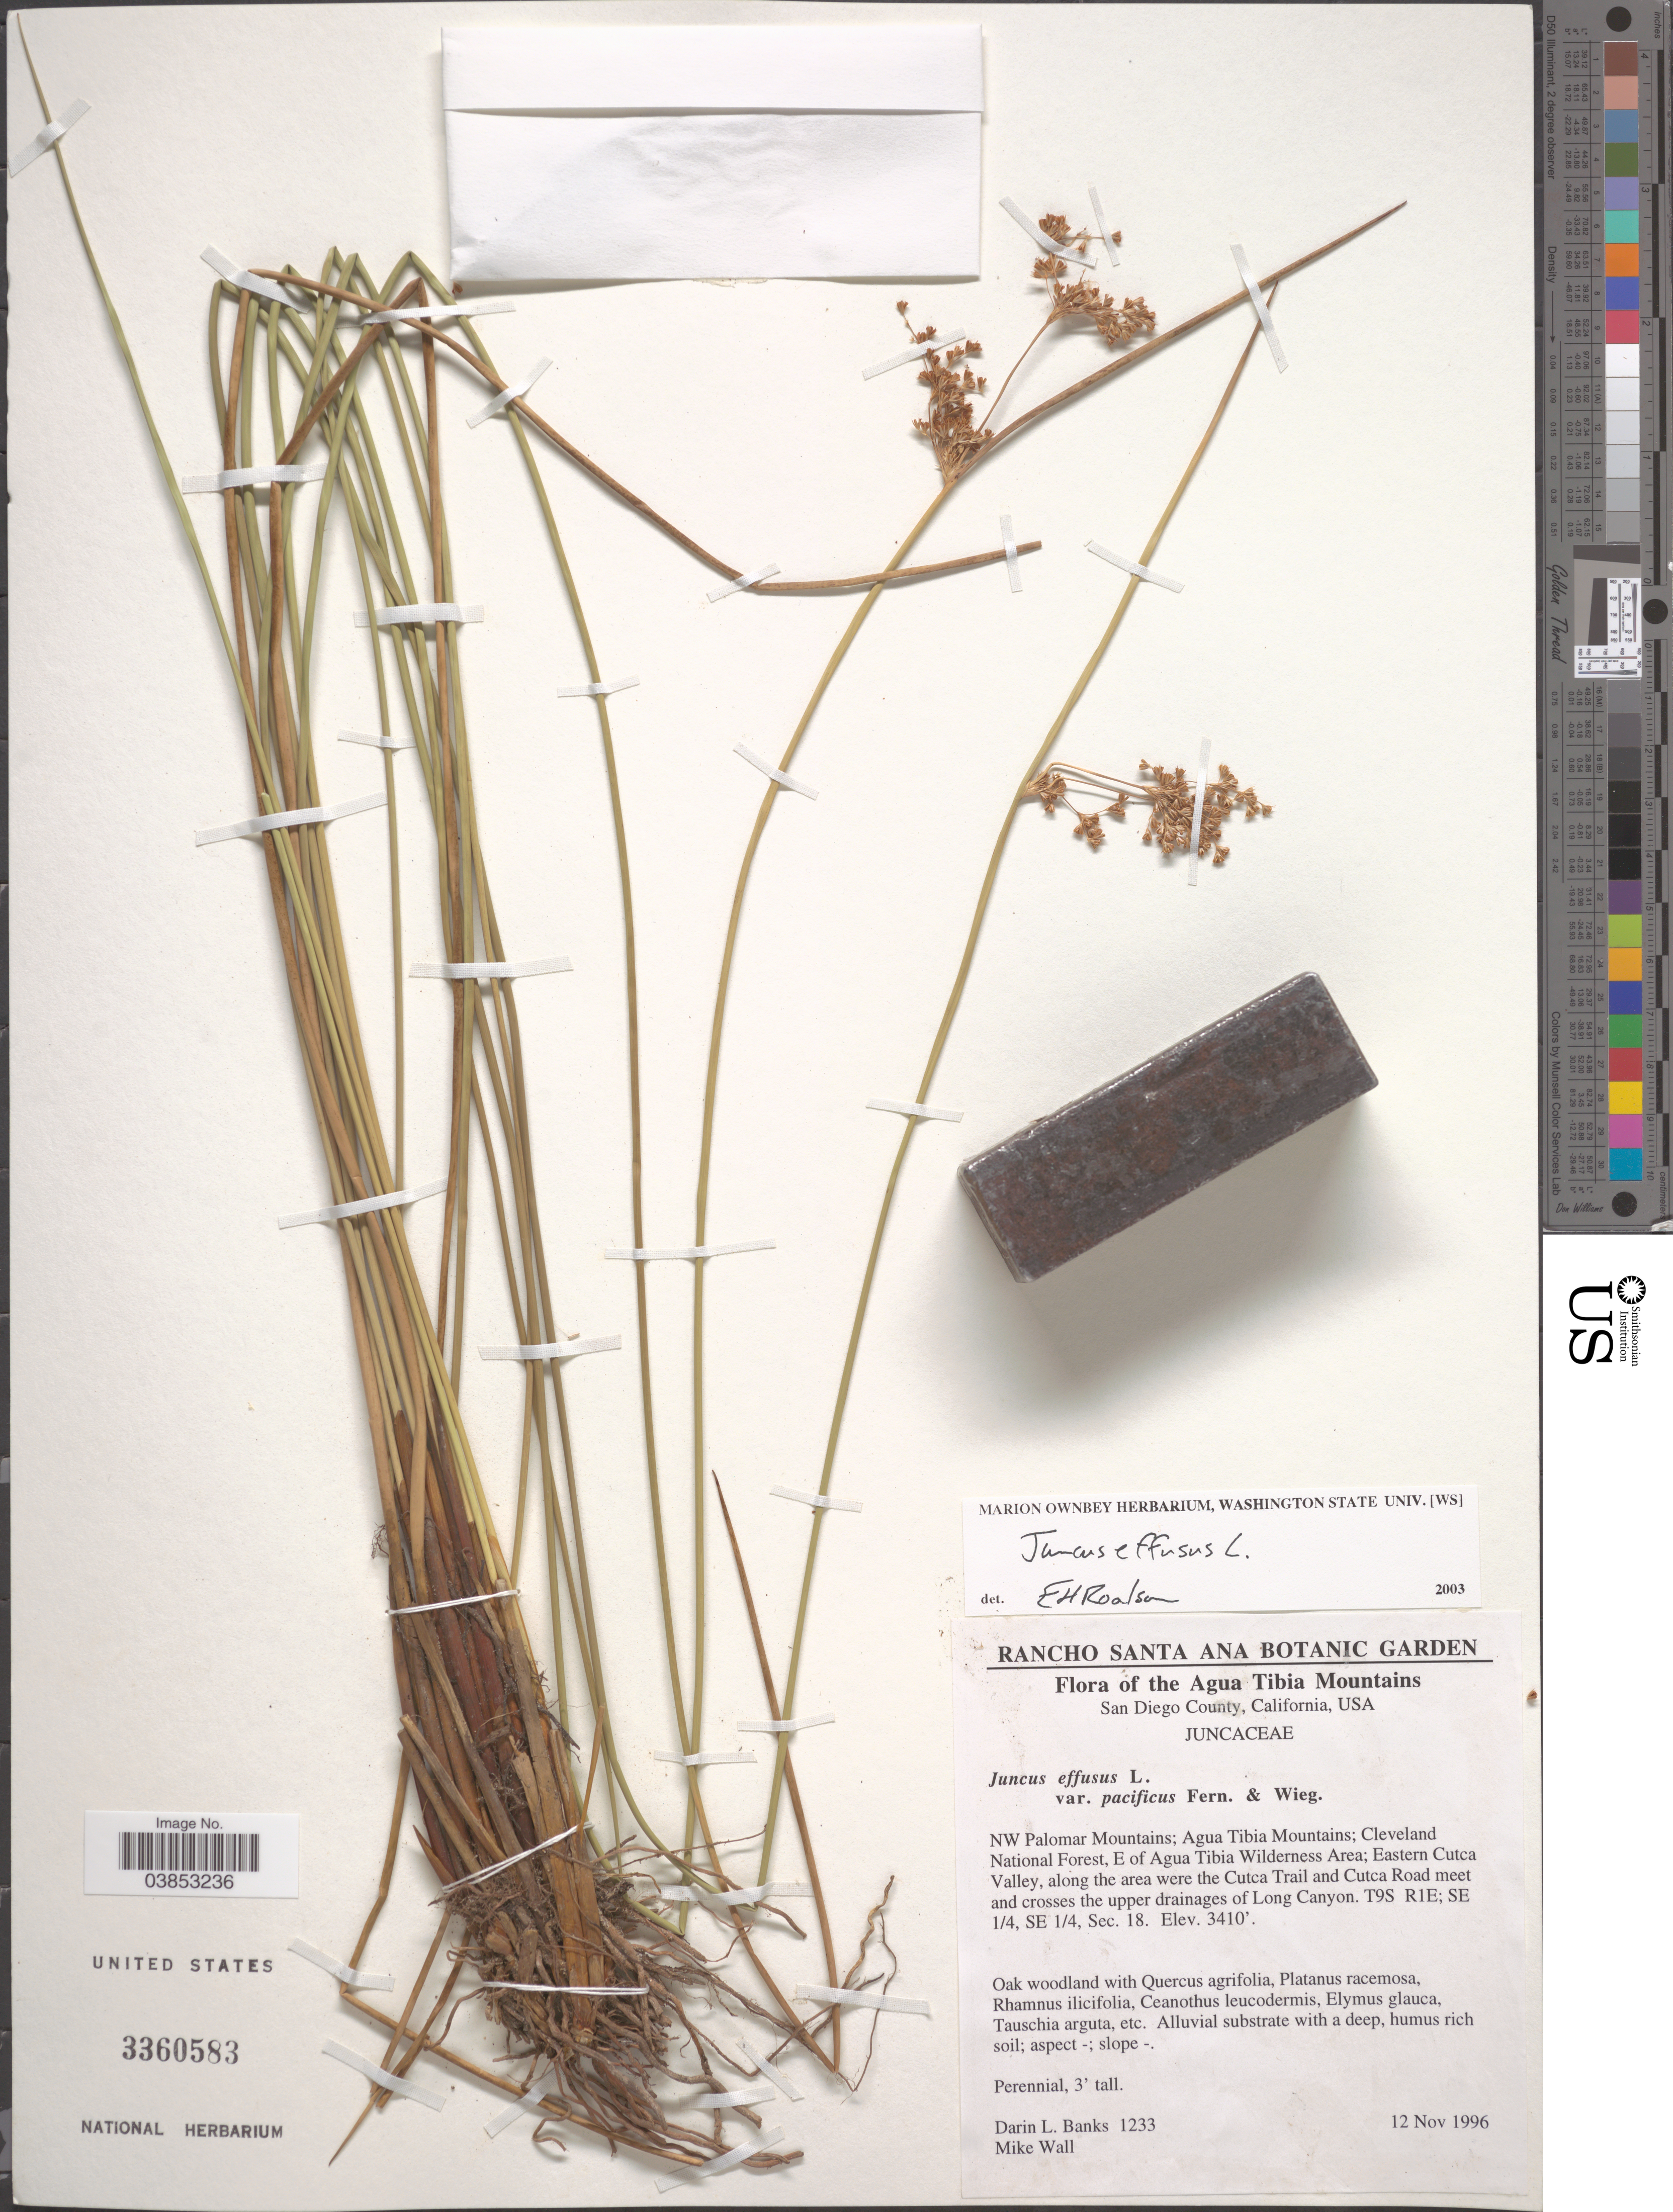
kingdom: Plantae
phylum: Tracheophyta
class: Liliopsida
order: Poales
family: Juncaceae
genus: Juncus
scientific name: Juncus effusus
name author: L.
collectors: D. Banks & M. Wall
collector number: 1233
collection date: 1996-11-12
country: United States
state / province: California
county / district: San Diego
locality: Agua Tibia Mountains. San Diego County. NW Palomar Mountains; Agua Tibia Mountains; Cleveland National Forest, E of Agua Tibia Wilderness Area; Eastern Cutca Valley, along the area were the Cutca Trail and Cutca Road meet and crosses the upper drainages of Long Canyon. T9S R1E; SE1/4, SE 1/4, Sec. 18.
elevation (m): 1039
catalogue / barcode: US 3360583